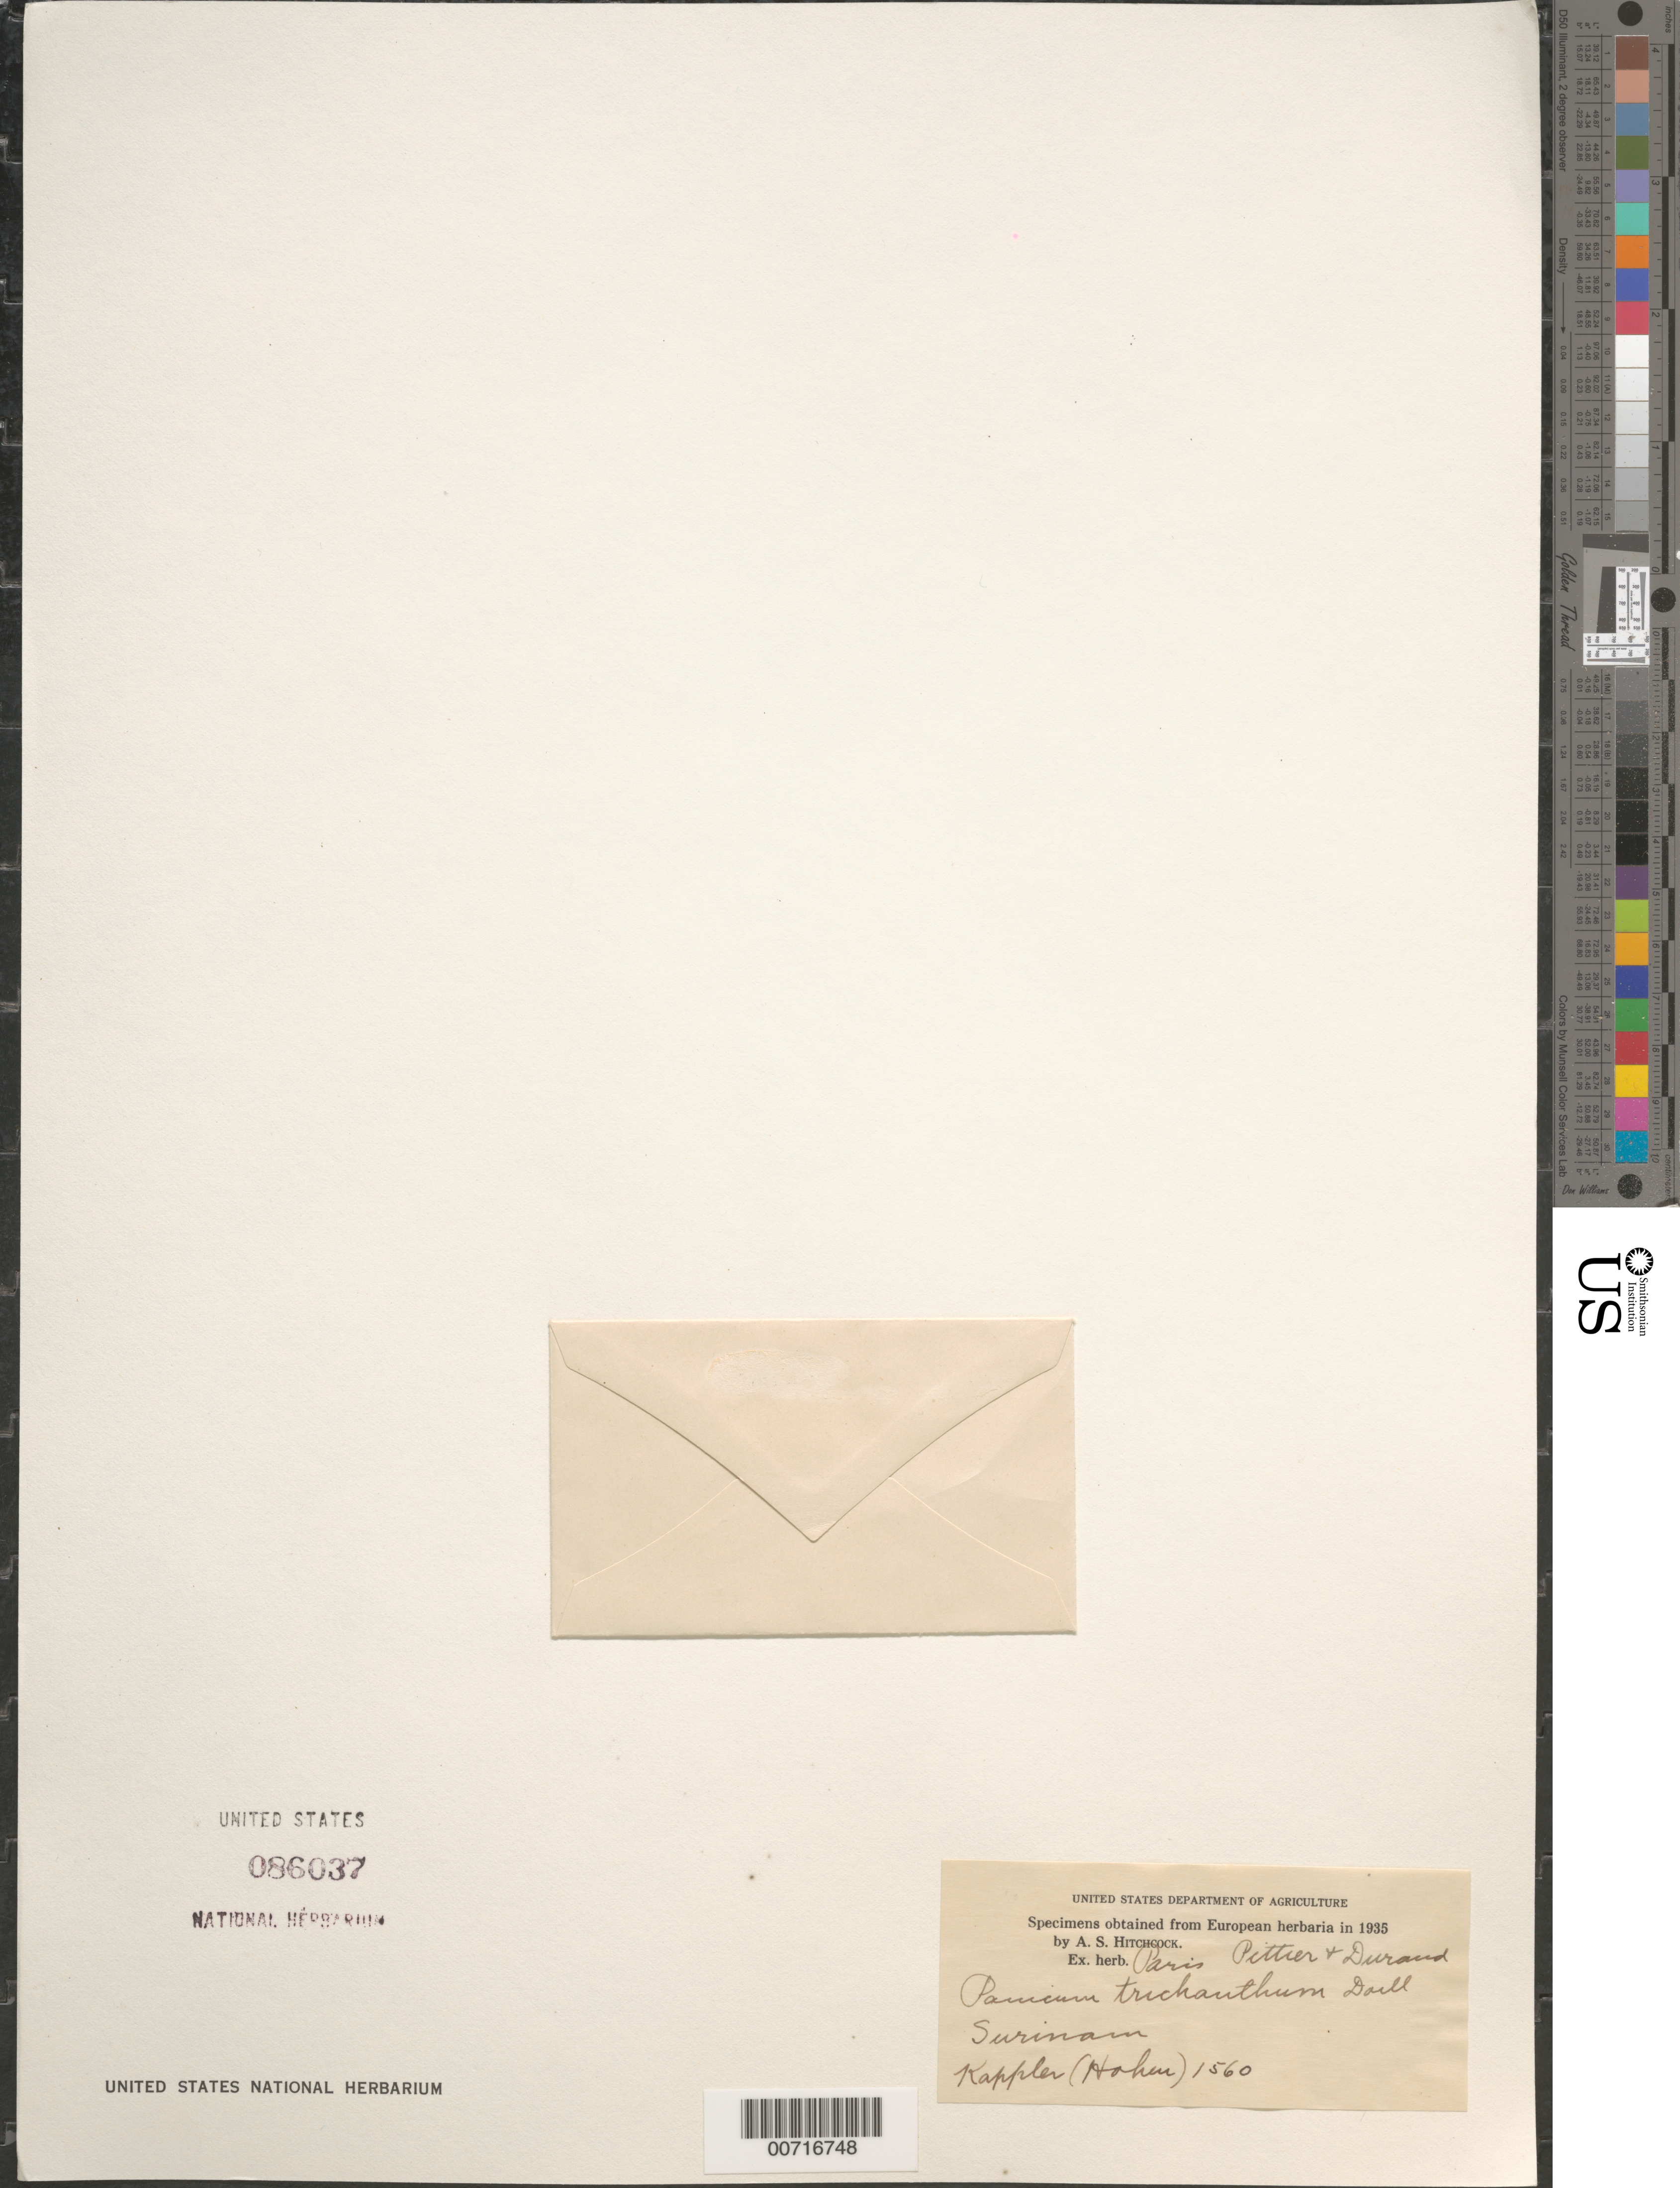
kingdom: Plantae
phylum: Tracheophyta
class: Liliopsida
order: Poales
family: Poaceae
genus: Panicum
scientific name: Panicum trichanthum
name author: Nees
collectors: A. Kappler & -. Hohen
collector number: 1560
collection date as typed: s.d.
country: Suriname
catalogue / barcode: US 86037